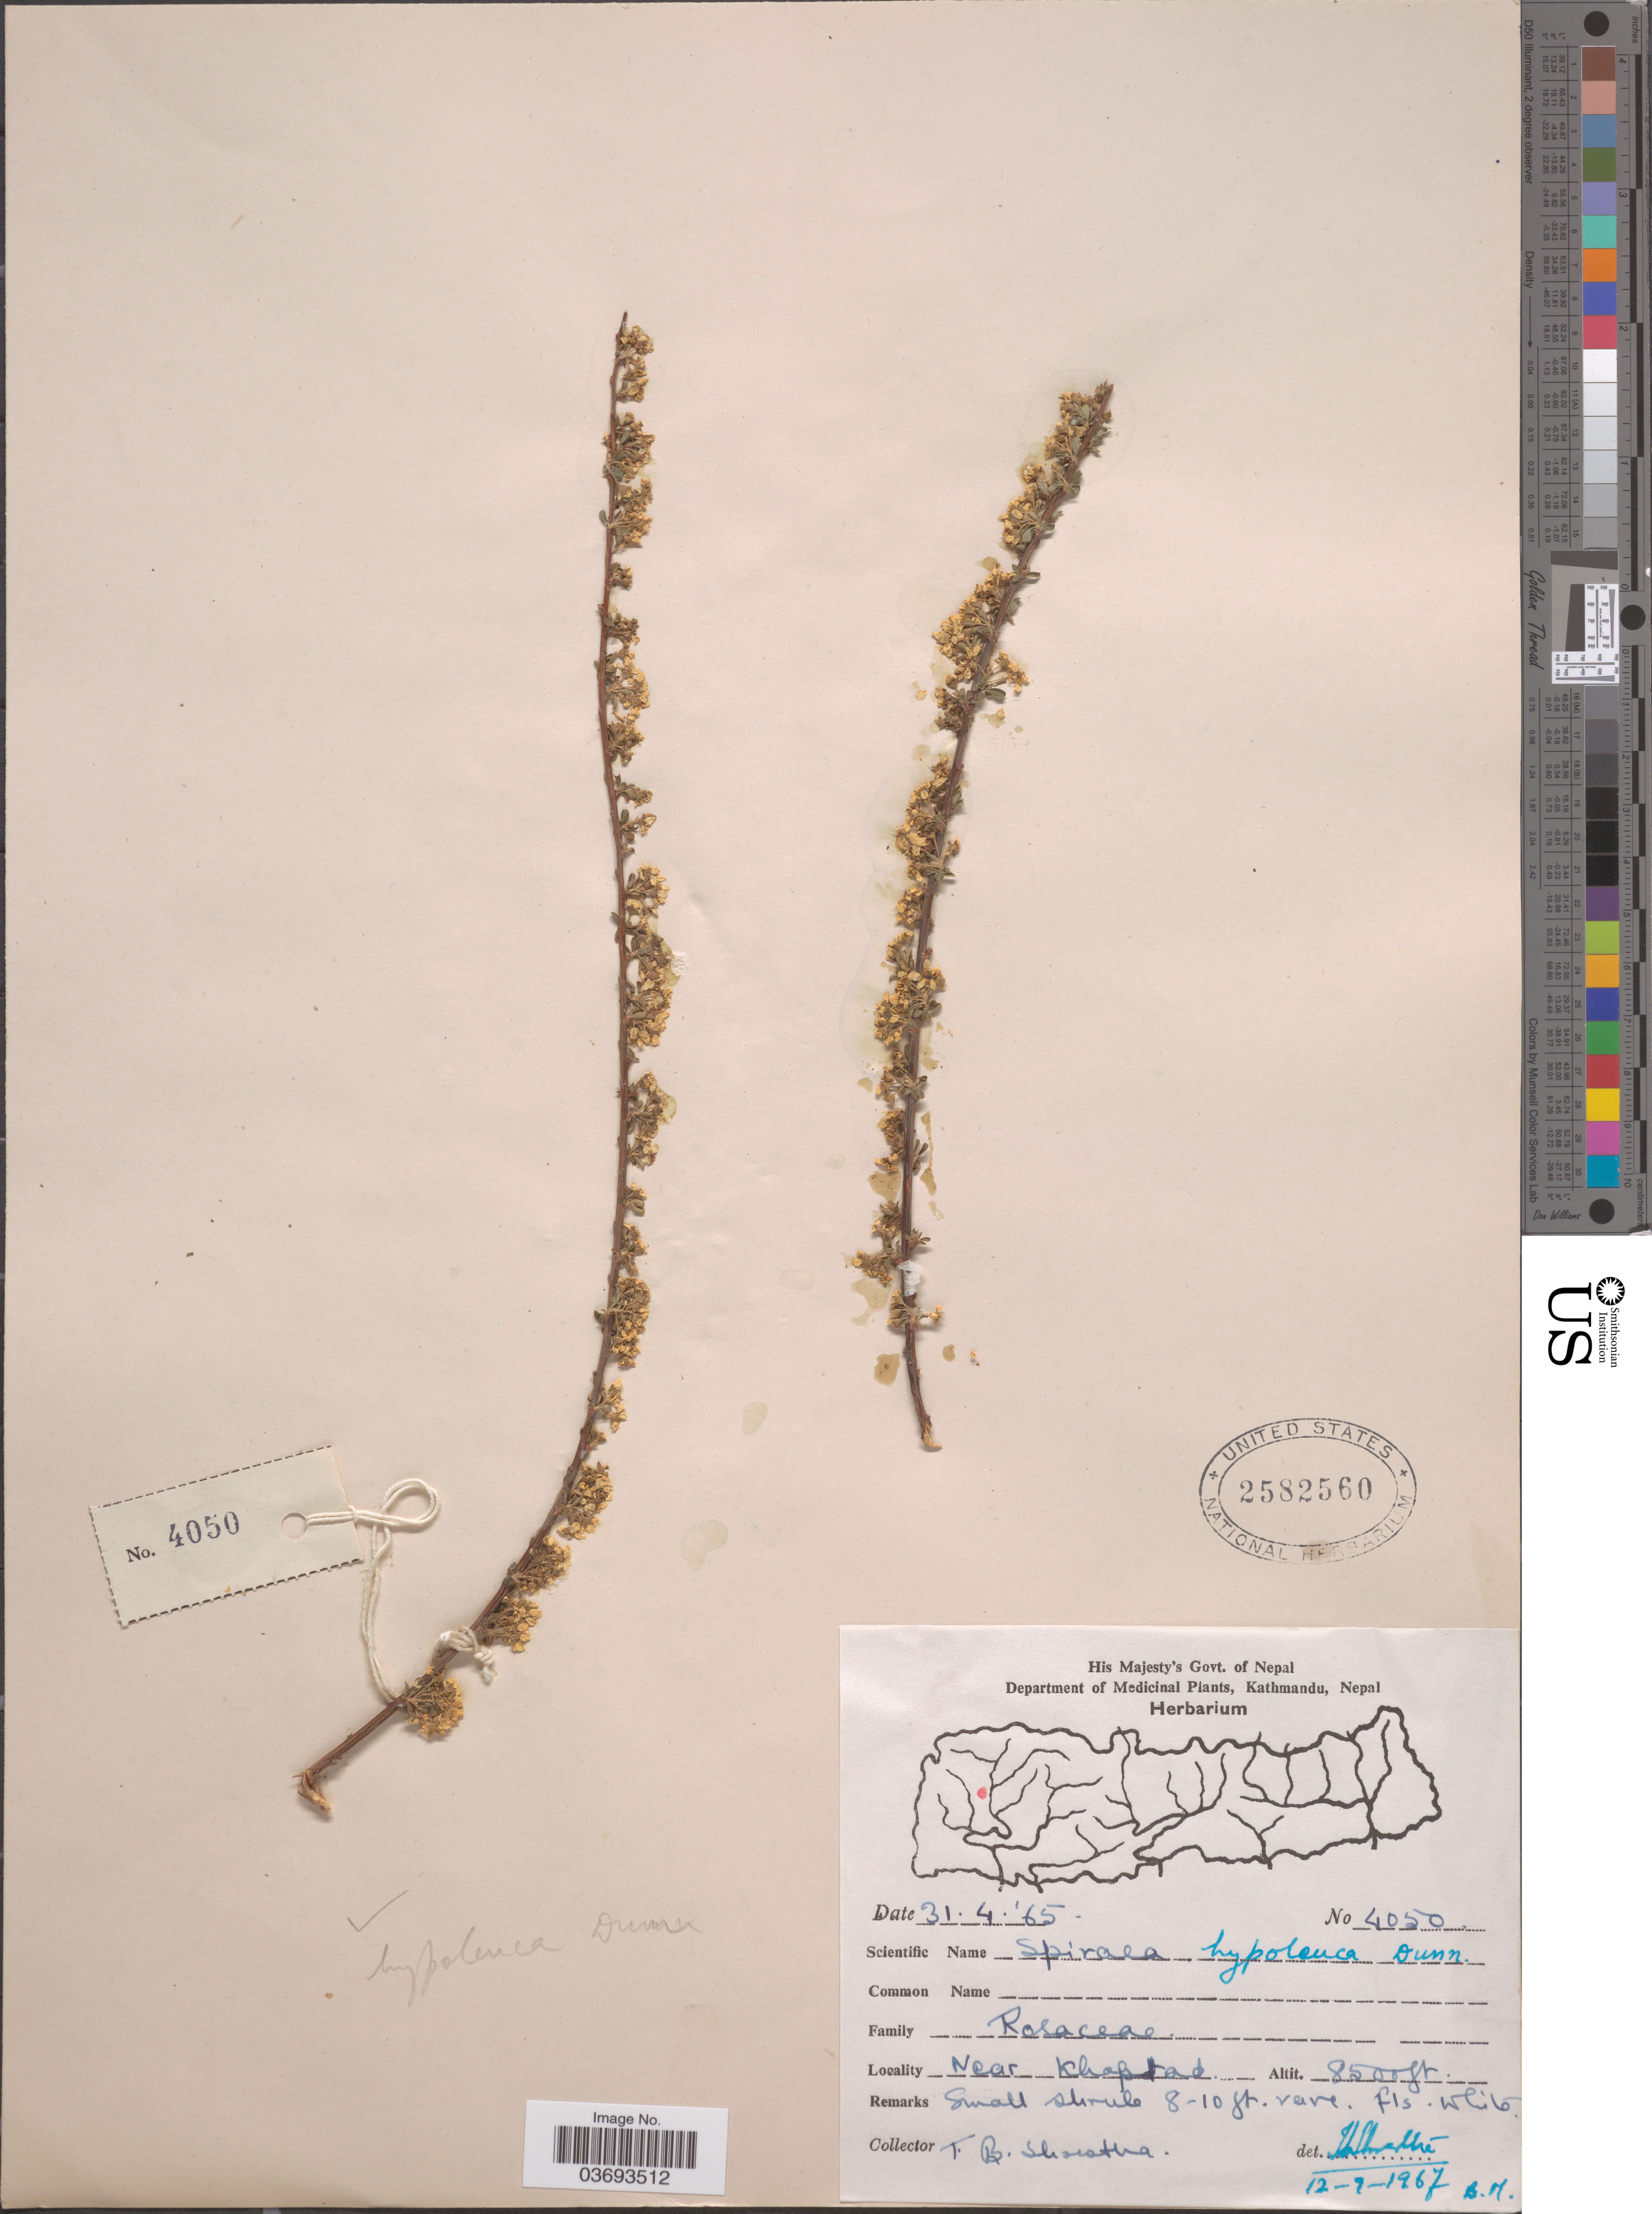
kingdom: Plantae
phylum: Tracheophyta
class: Magnoliopsida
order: Rosales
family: Rosaceae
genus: Spiraea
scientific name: Spiraea hypoleuca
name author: Dunn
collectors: T. B. Shrestha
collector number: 4050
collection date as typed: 31-4-'65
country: Nepal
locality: Near Khaptad.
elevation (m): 2591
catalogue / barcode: US 2582560